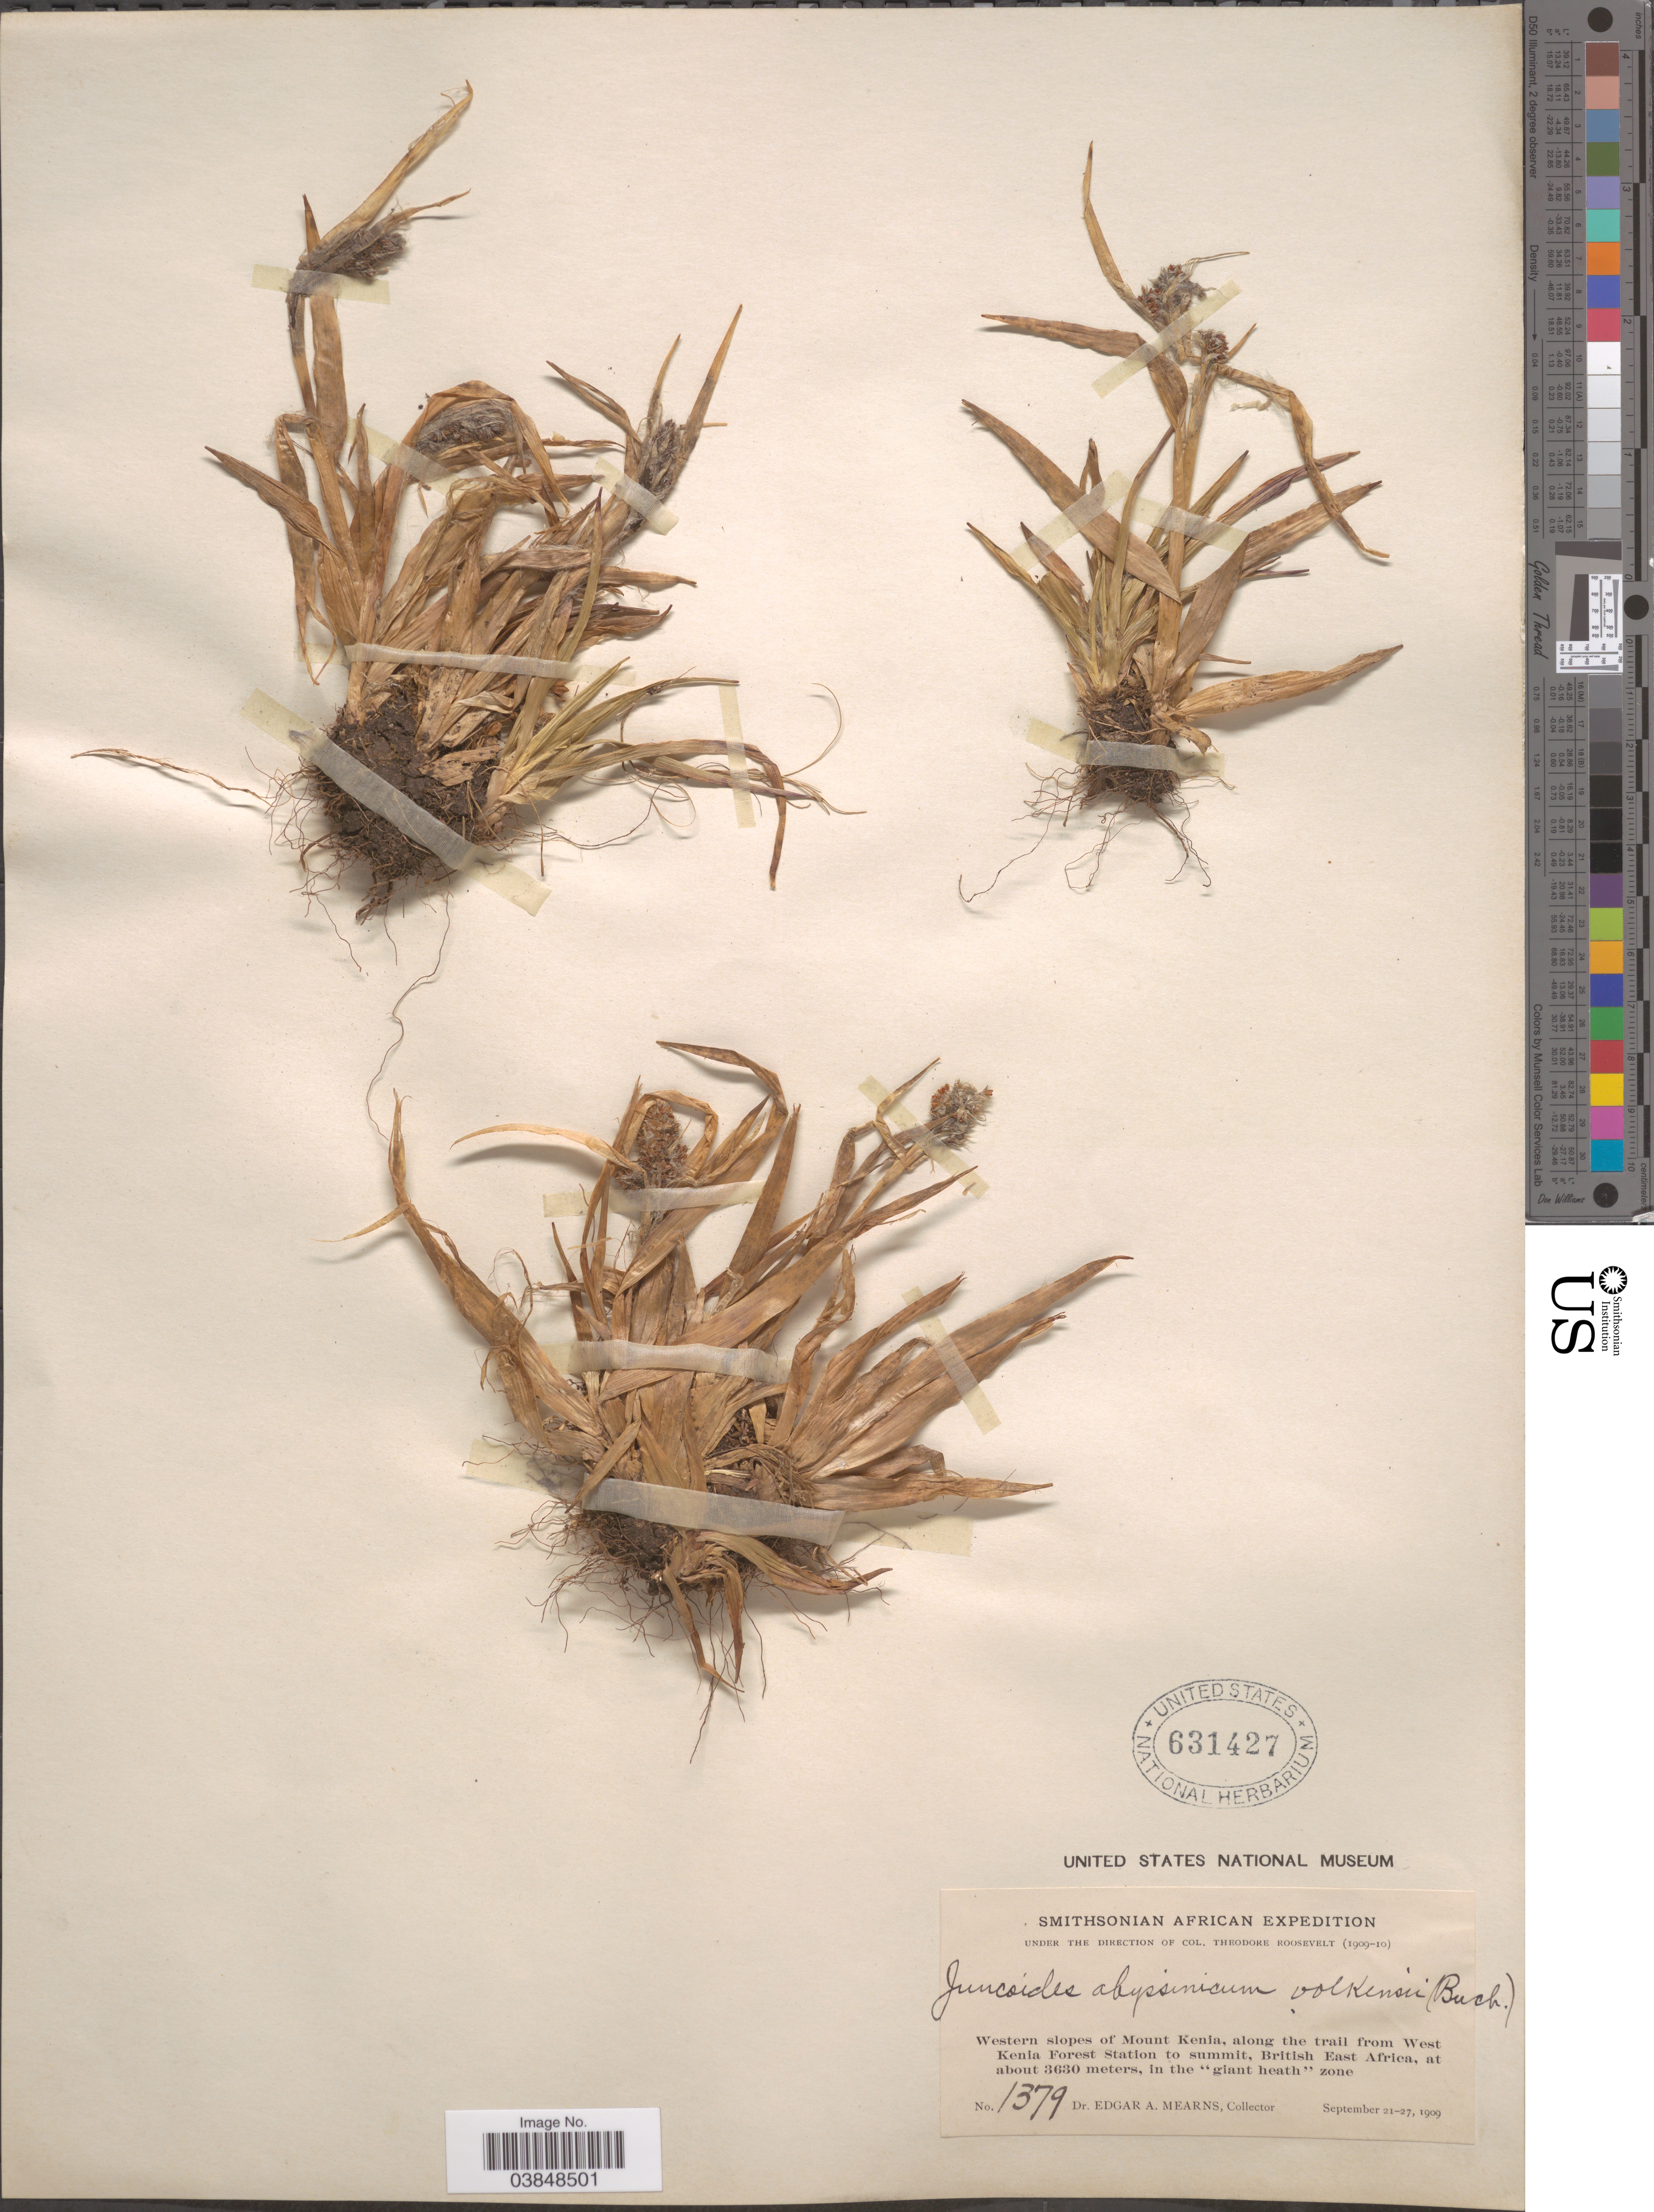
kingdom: Plantae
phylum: Tracheophyta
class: Liliopsida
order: Poales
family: Juncaceae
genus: Luzula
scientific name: Luzula abyssinica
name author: Parl.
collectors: E. A. Mearns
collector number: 1379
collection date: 1909-09-21/1909-09-27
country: Kenya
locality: Western slopes of Mount Kenia, along the trail from West Kenia Forest Station to summit, British East Africa, in the "giant heath" zone.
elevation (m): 3630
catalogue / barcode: US 631427